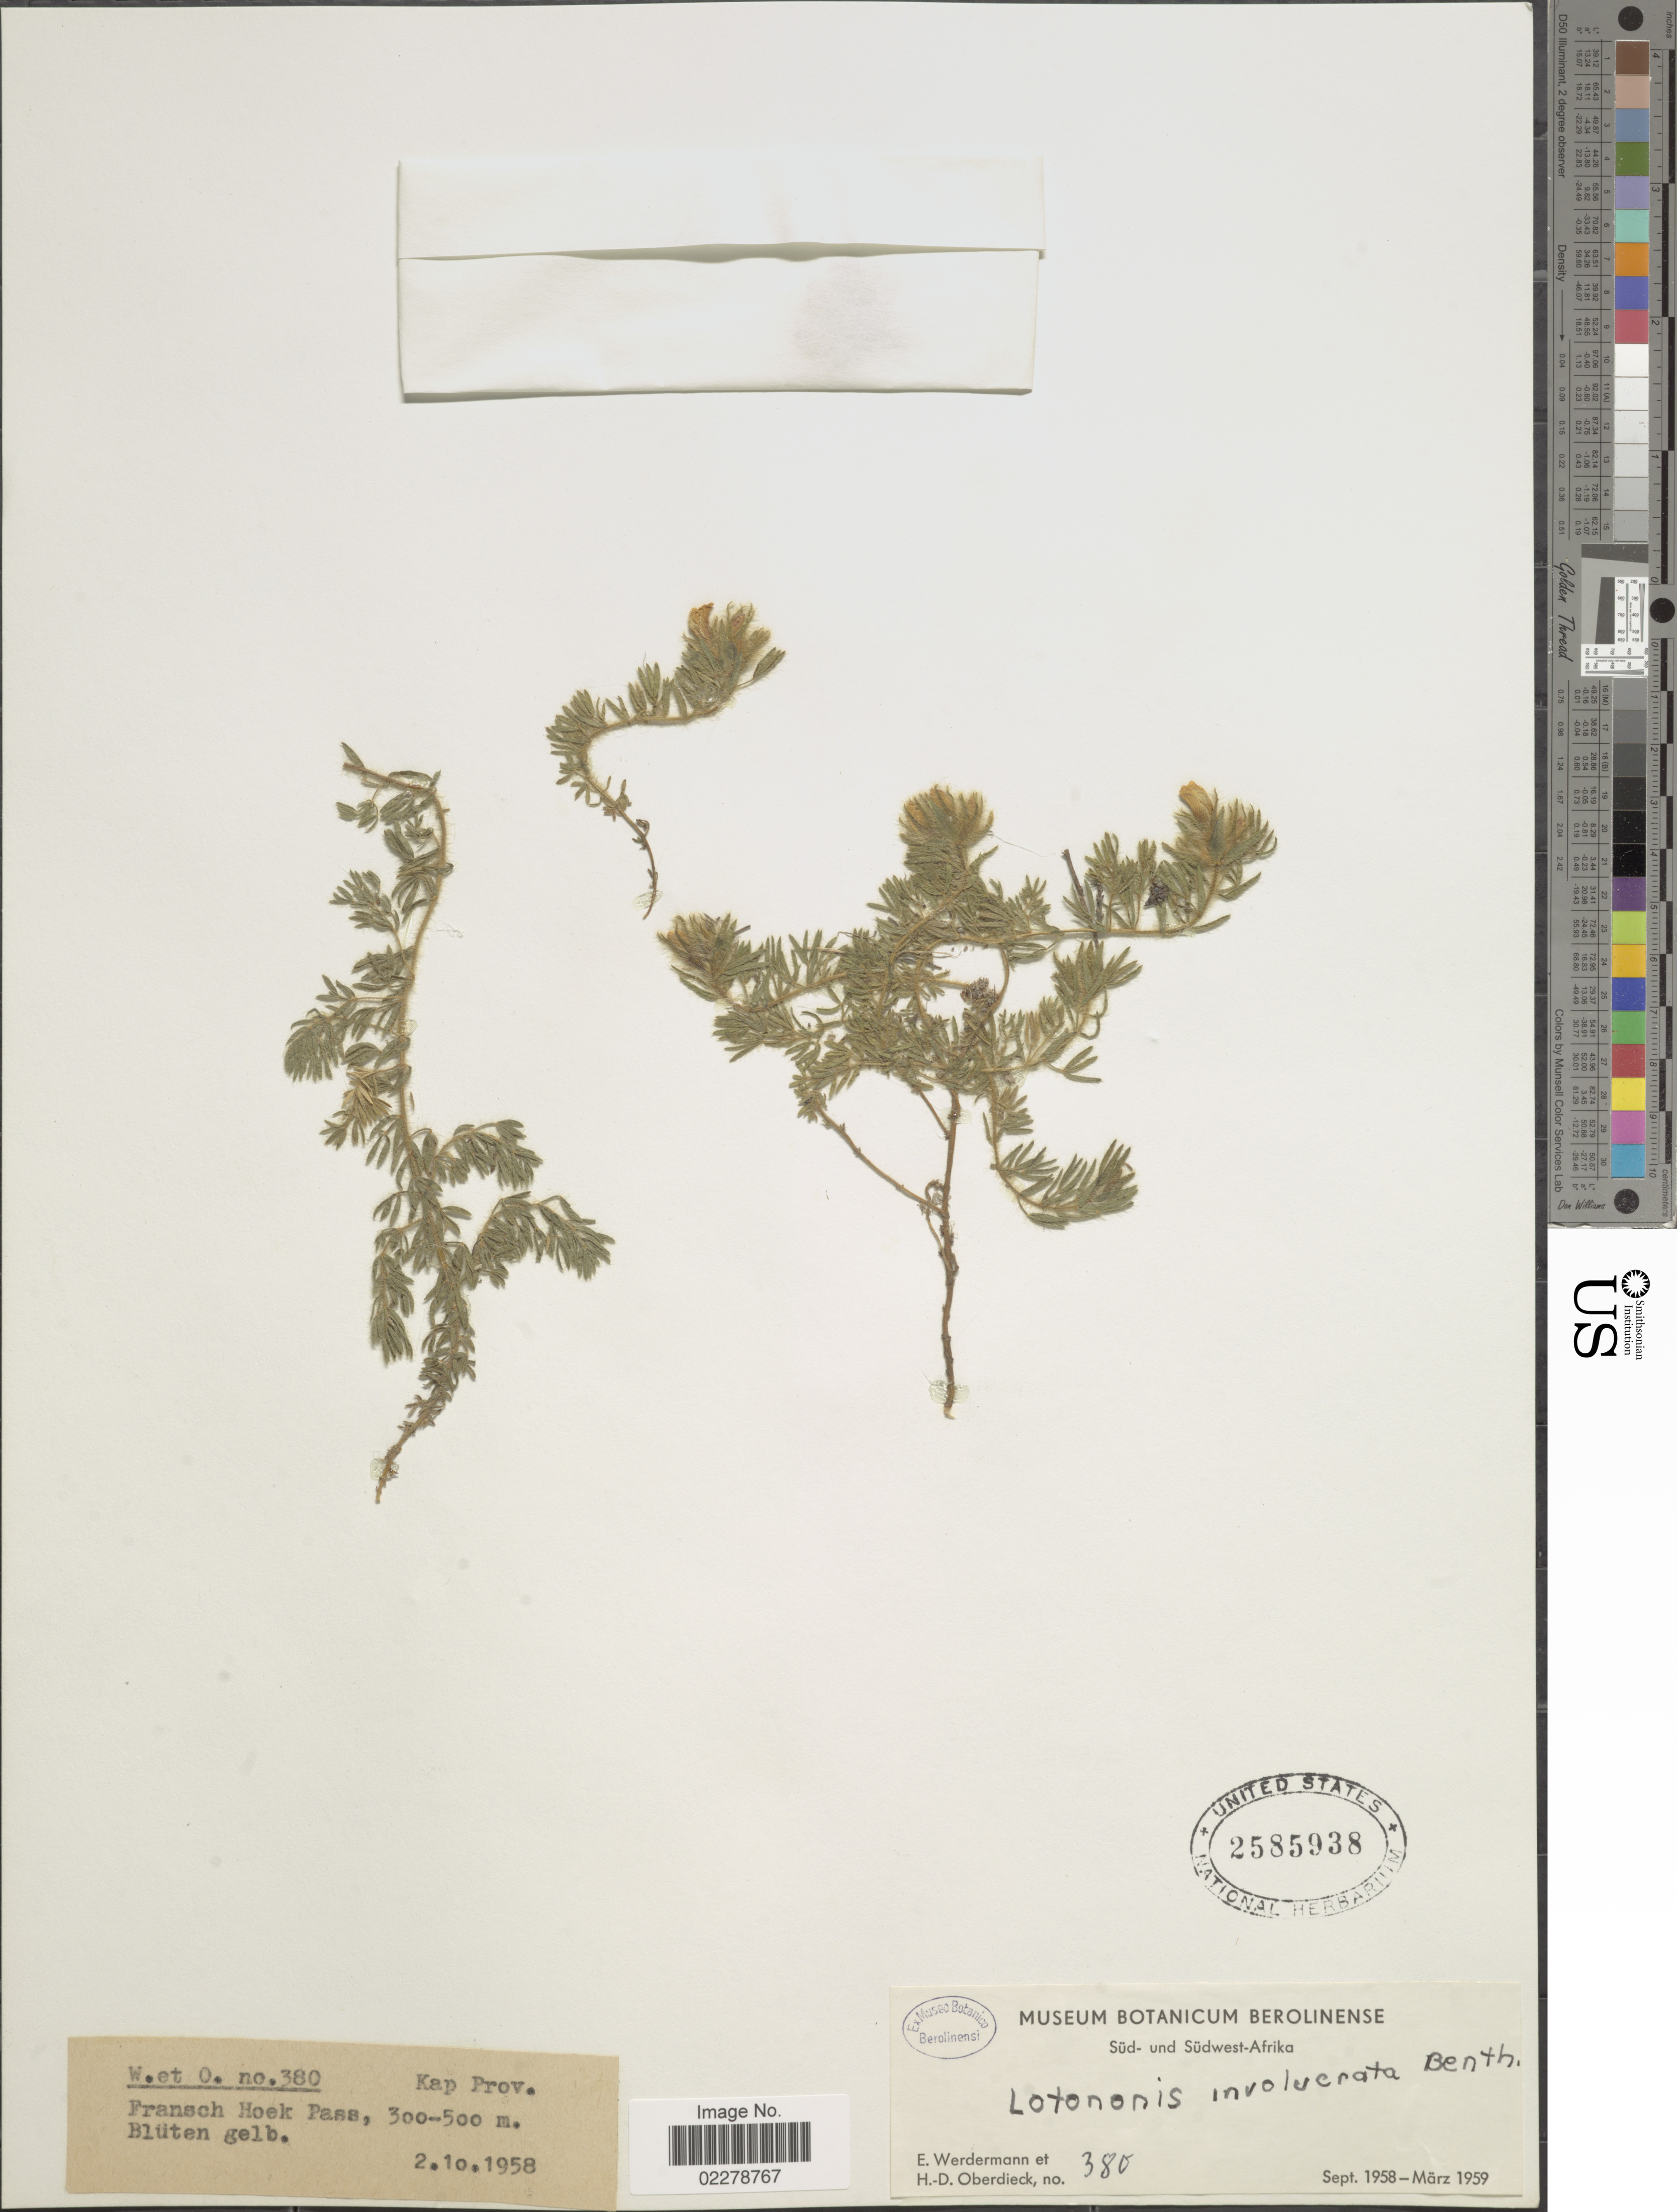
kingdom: Plantae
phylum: Tracheophyta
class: Magnoliopsida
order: Fabales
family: Fabaceae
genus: Lotononis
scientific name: Lotononis involucrata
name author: (P.J. Bergius) Benth.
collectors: E. Wedermann & H. Oberdieck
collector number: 380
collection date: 1958-10-02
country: South Africa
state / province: Western Cape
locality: Süd - und Südwest-Afrika. Kap Prov. Fransch Hoek Pass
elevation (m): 300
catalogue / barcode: US 2585938